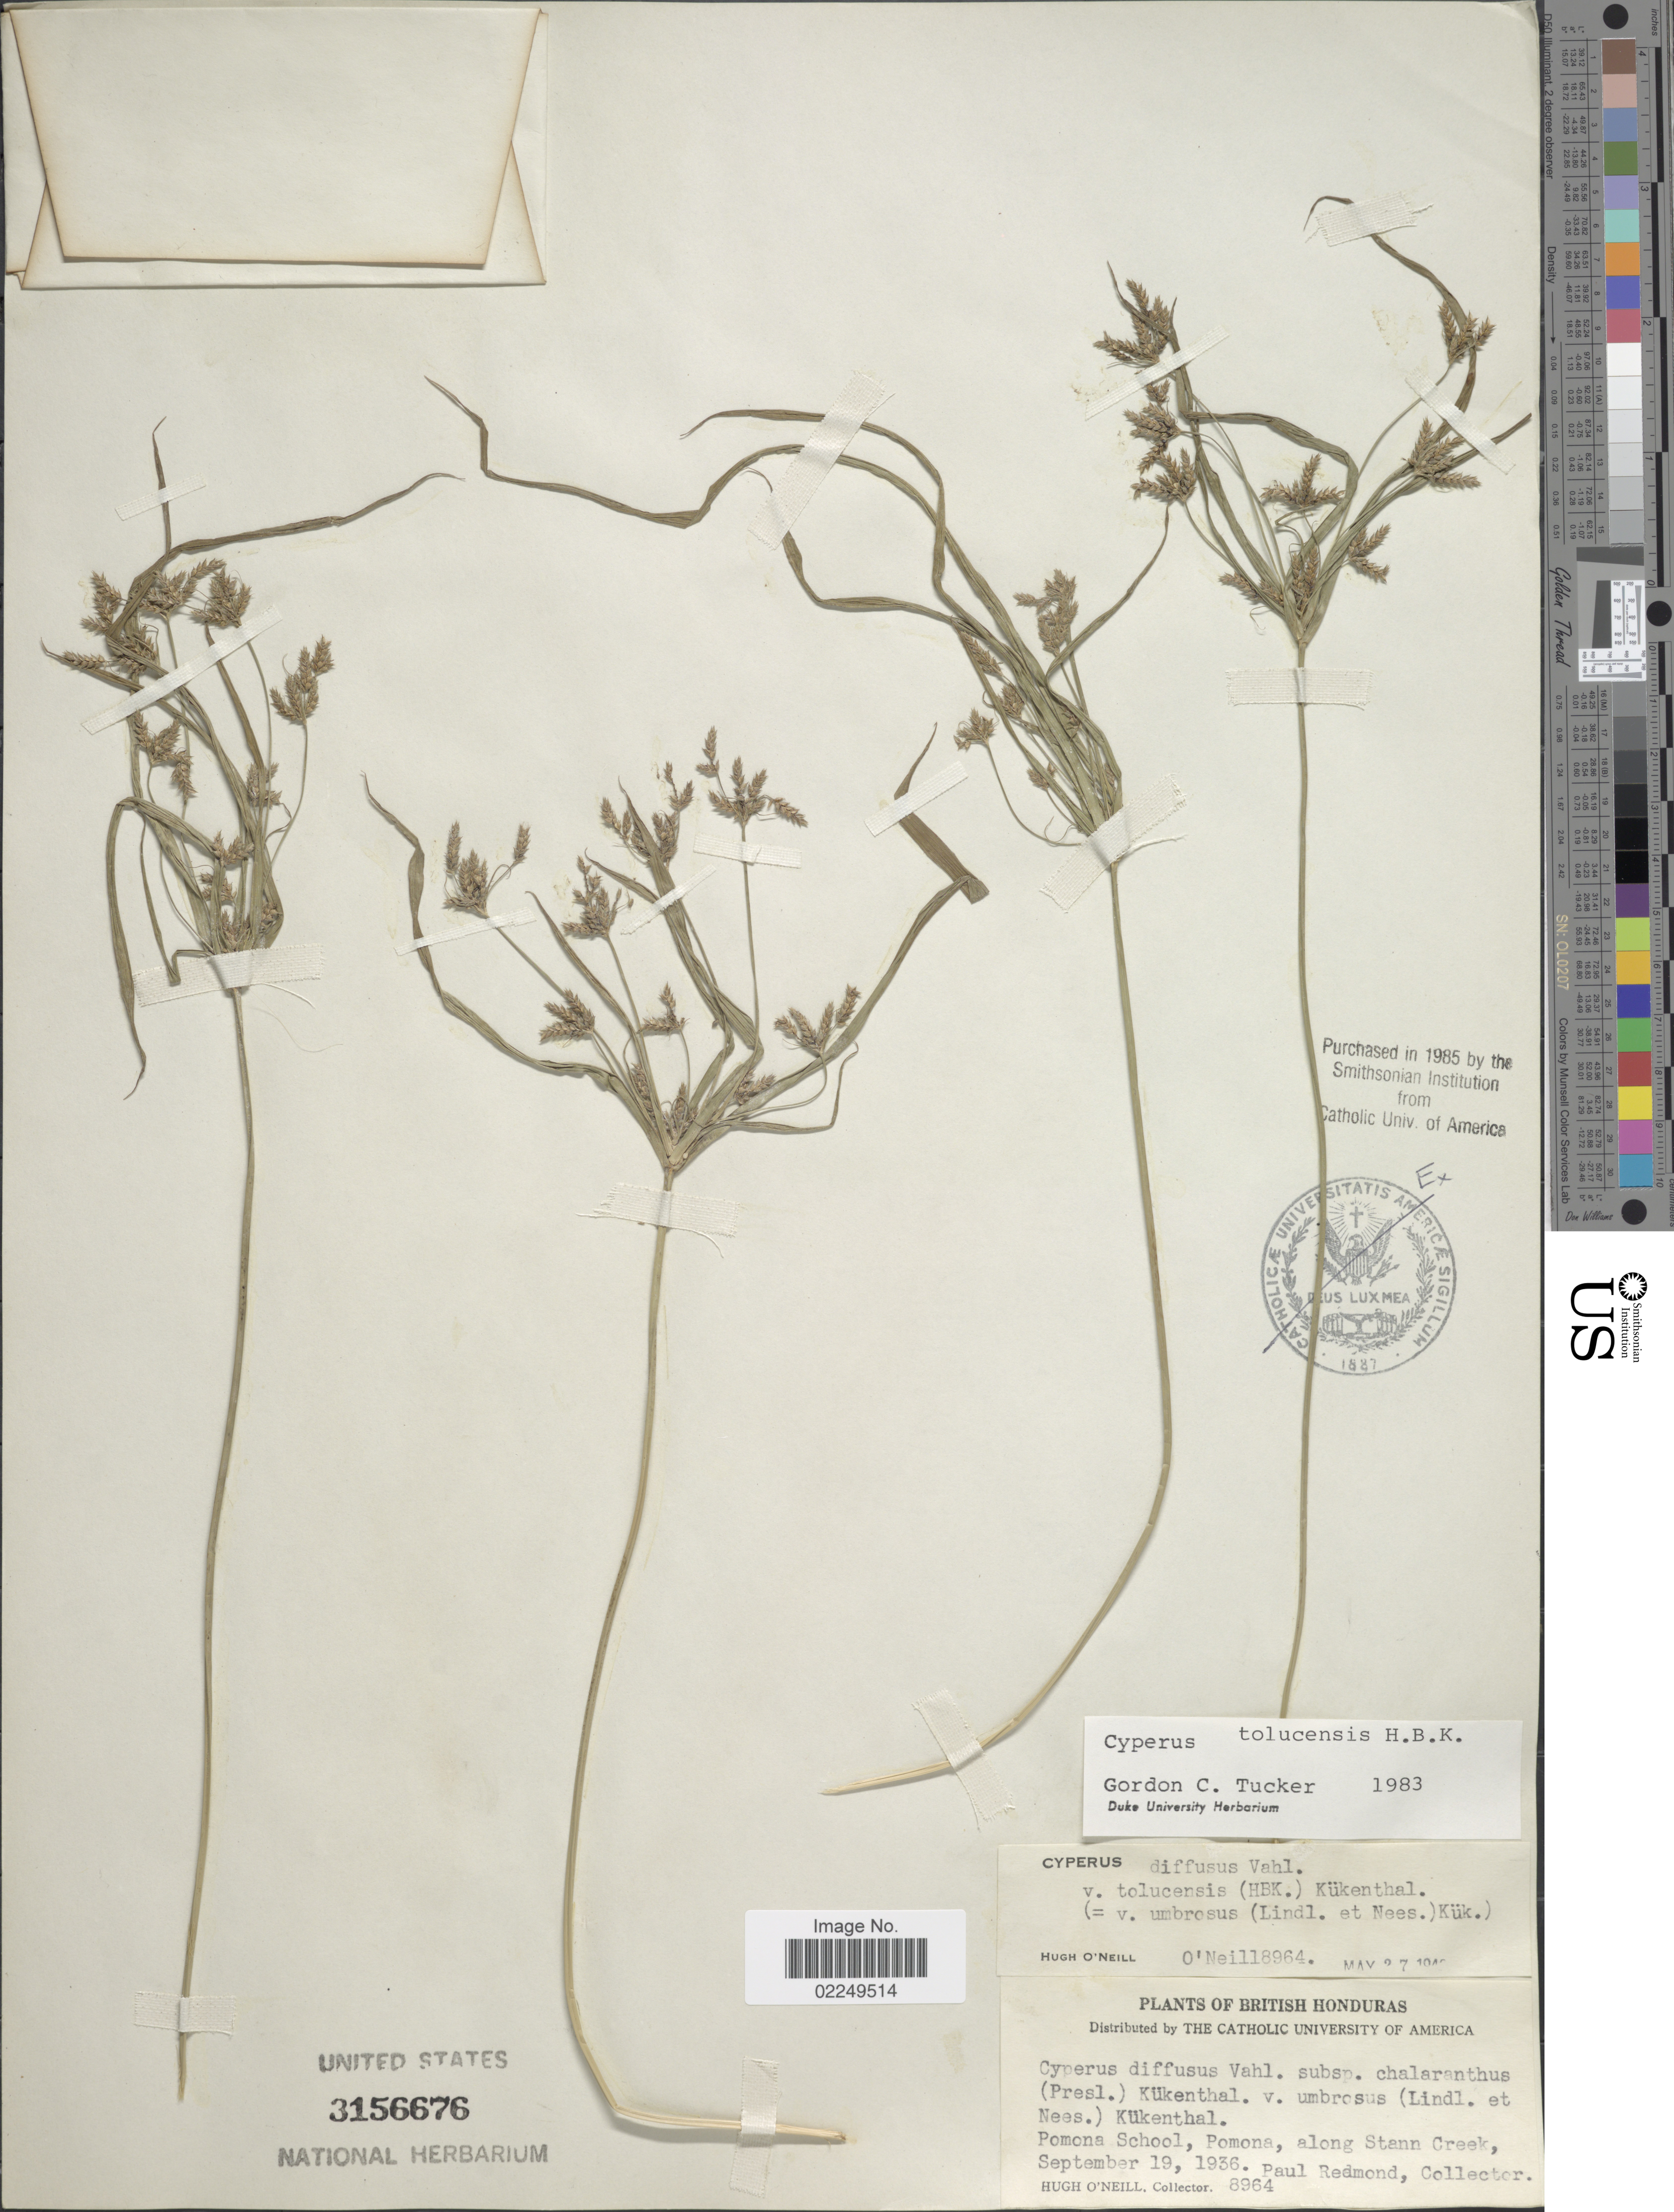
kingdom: Plantae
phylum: Tracheophyta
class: Liliopsida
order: Poales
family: Cyperaceae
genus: Cyperus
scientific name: Cyperus laxus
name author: Lam.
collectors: P. Redmond & H. O'Neill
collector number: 8964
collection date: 1936-09-19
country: Belize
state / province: Stann Creek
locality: Pomona School, Pomona, along Stann Creek, British Honduras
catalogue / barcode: US 3156676